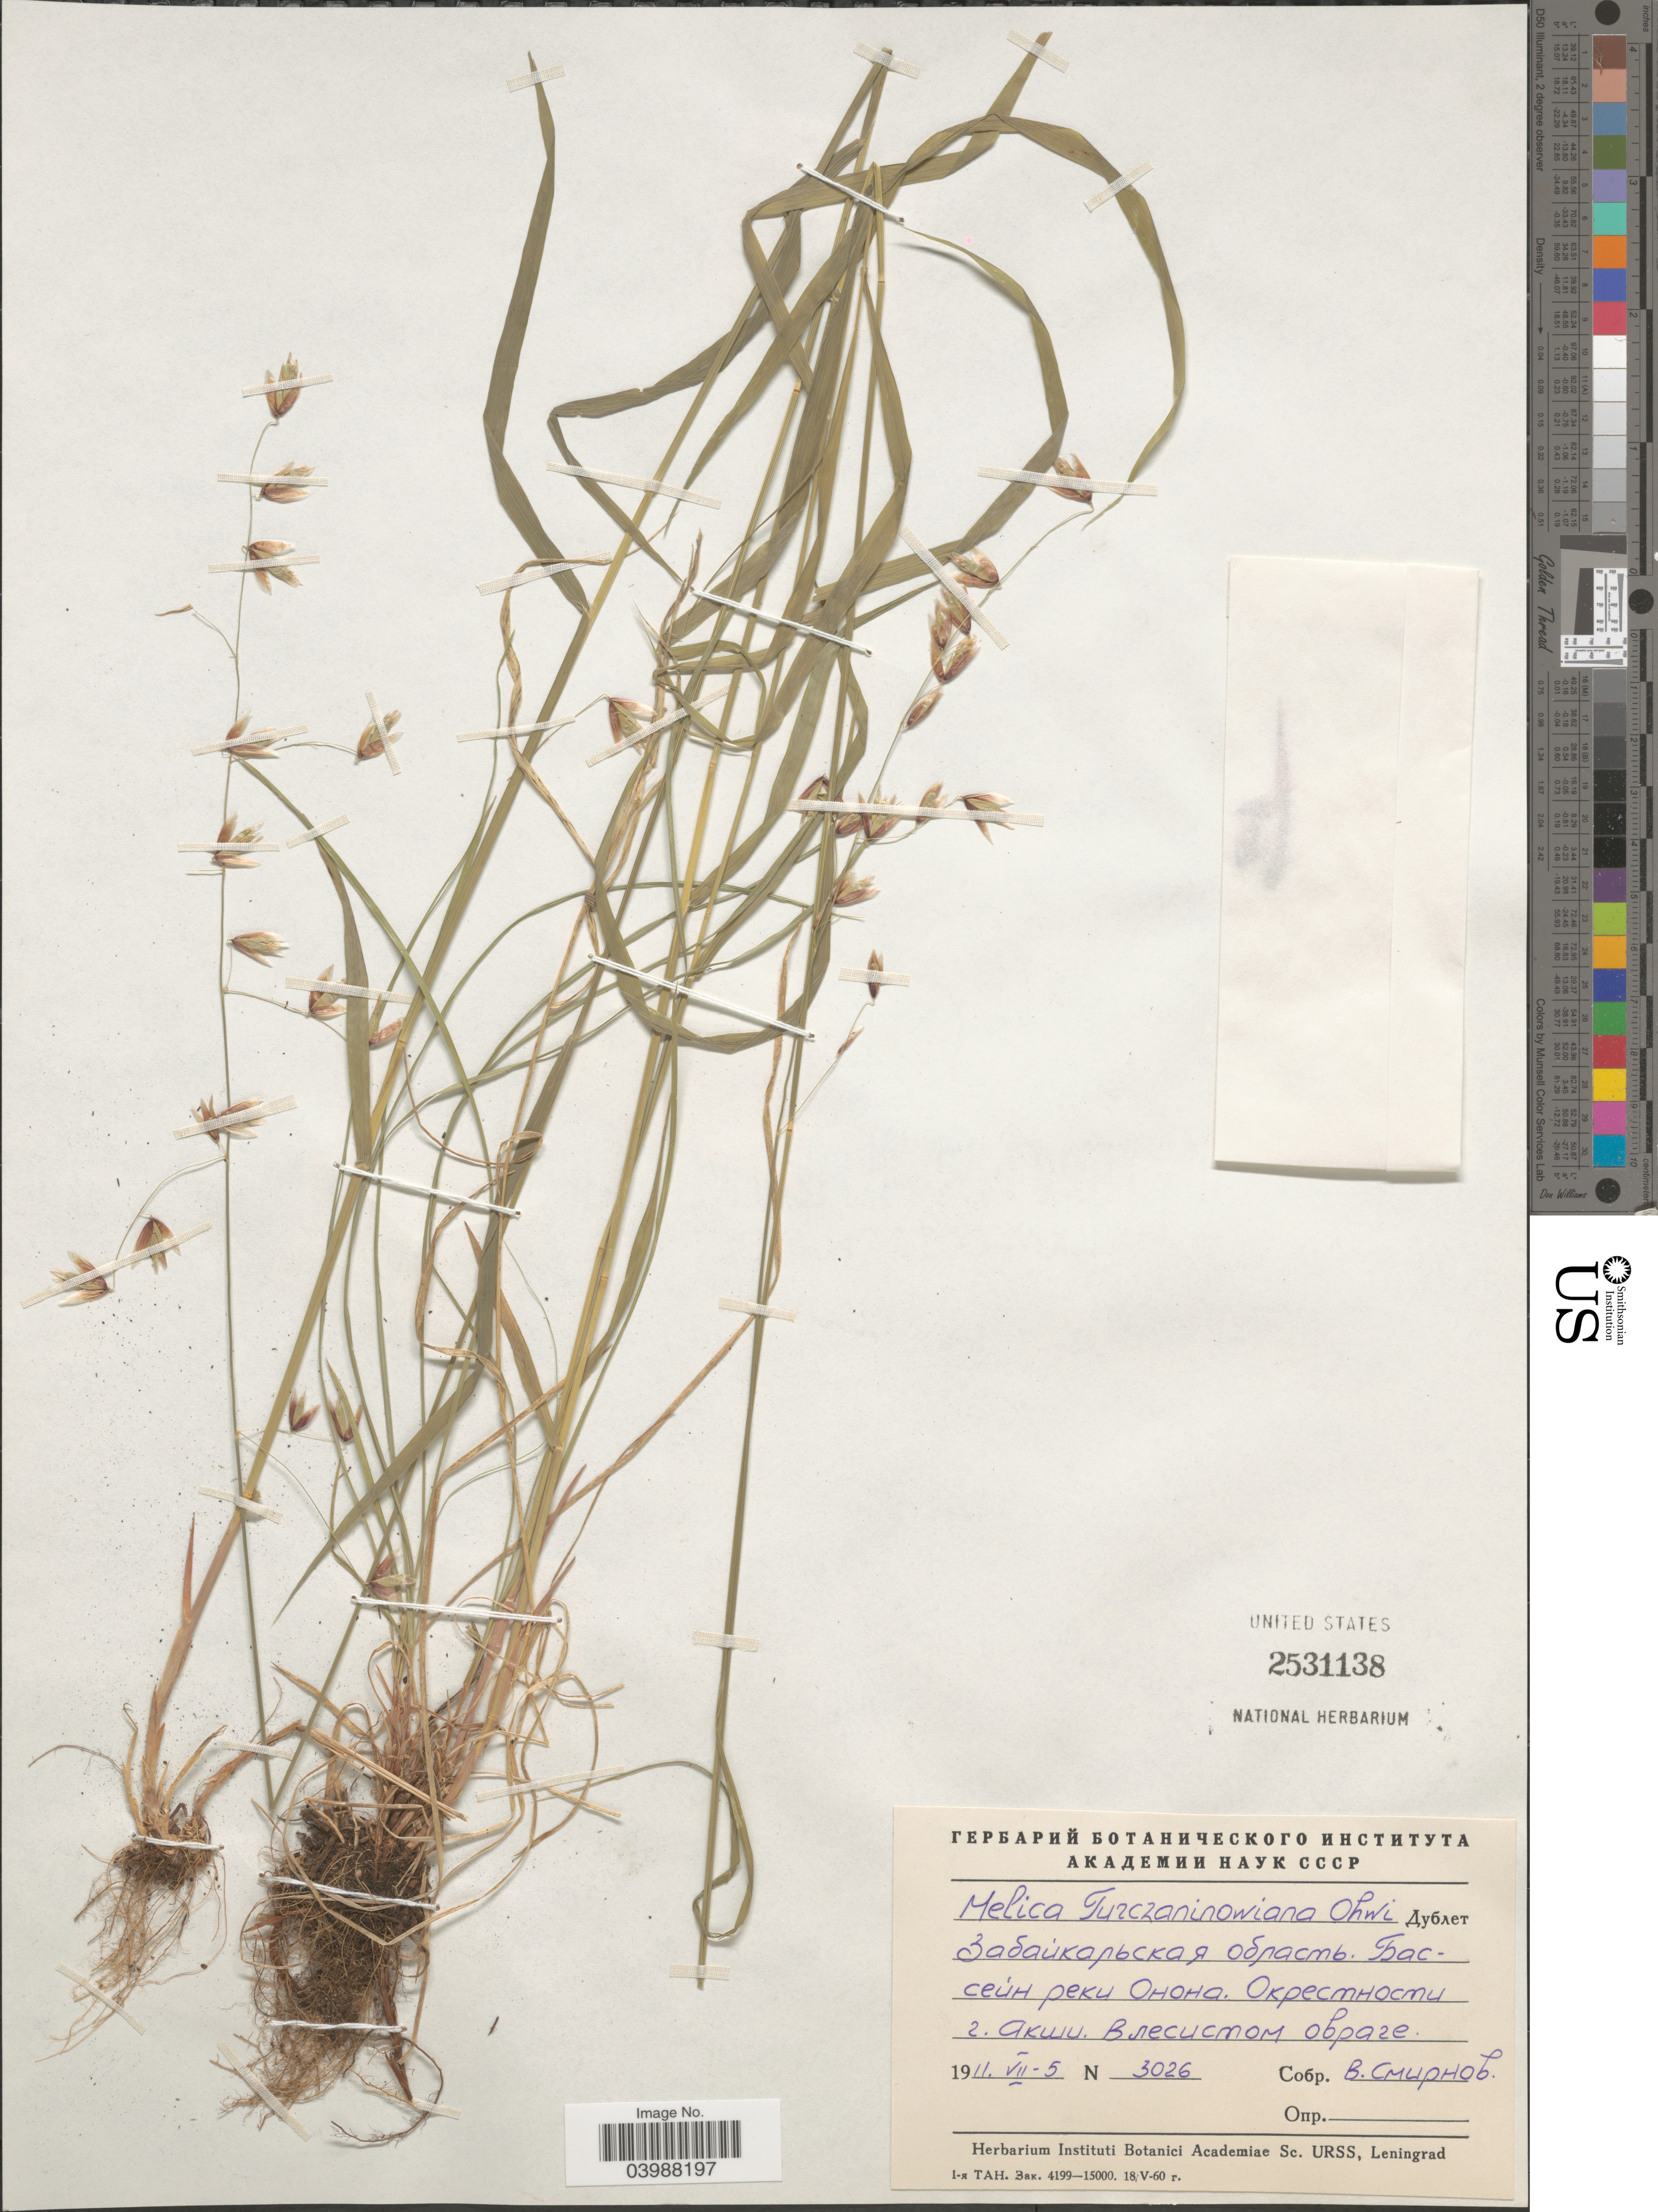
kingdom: Plantae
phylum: Tracheophyta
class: Liliopsida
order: Poales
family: Poaceae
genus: Melica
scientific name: Melica turczaninowiana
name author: Ohwi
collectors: V. Smirnov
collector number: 3026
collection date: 1911-07-05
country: Russian Federation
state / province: Zabaykalsky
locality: Basin of river Onon, vicinity Aksha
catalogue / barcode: US 2531138